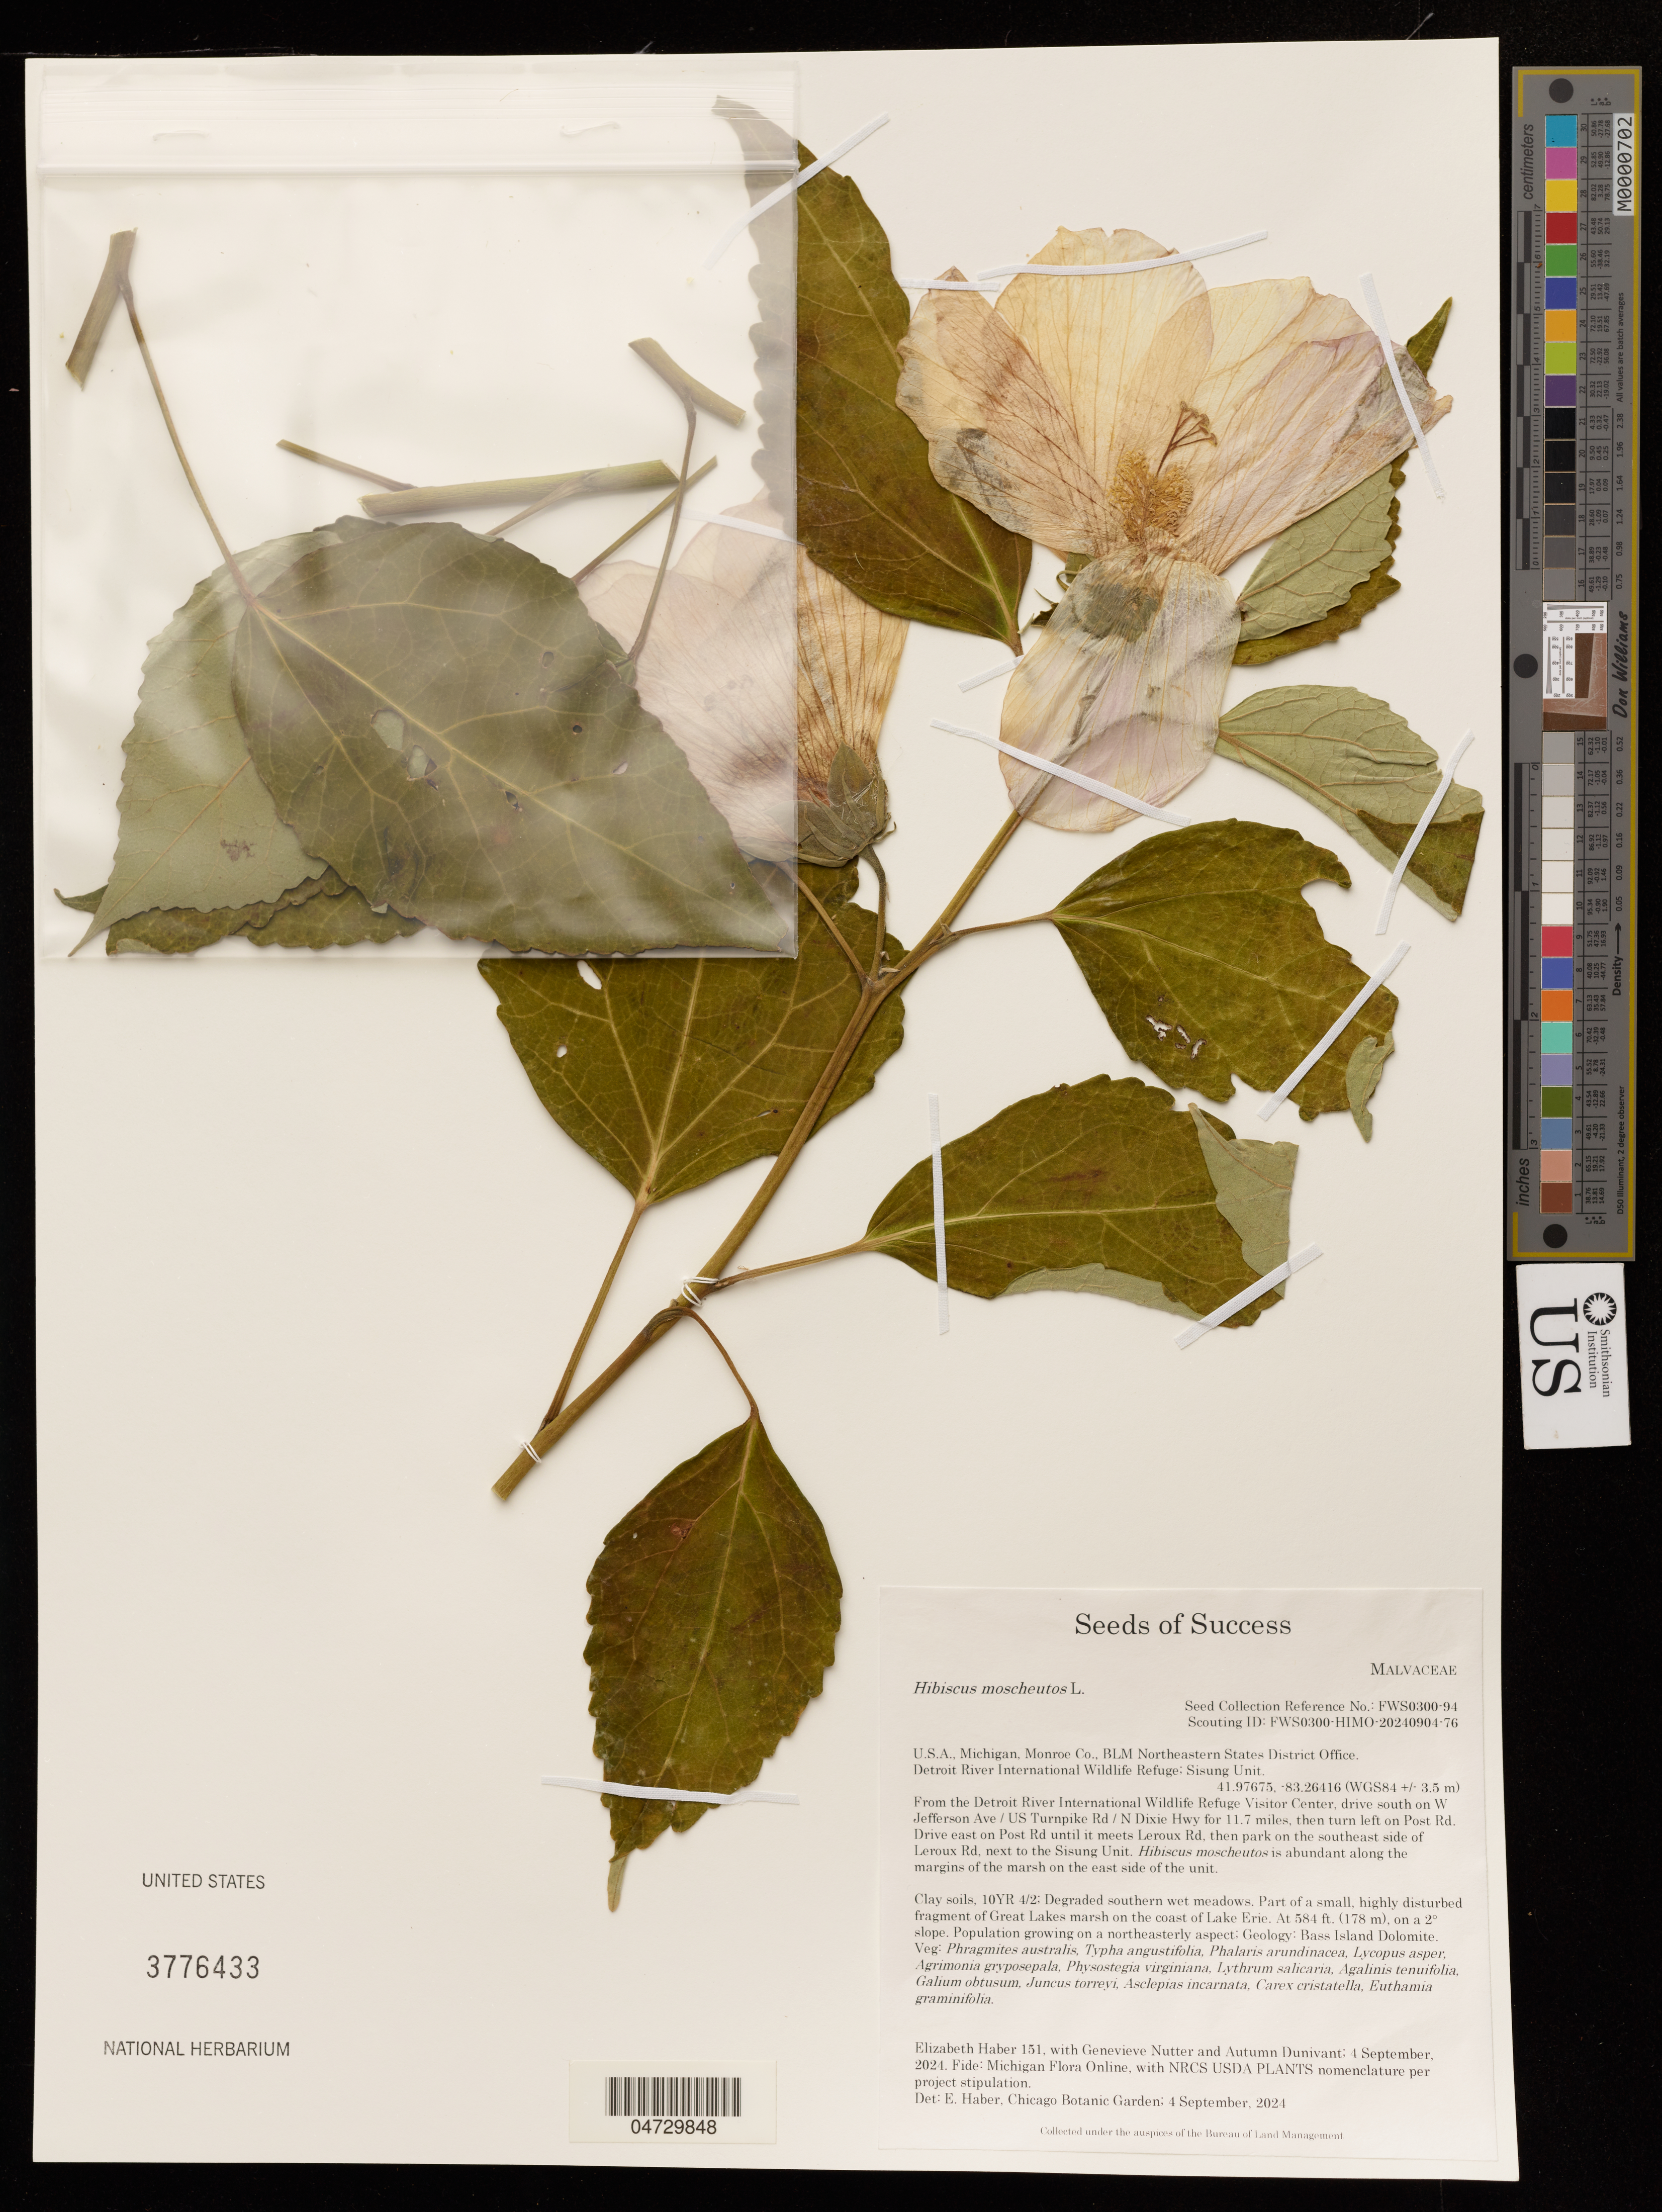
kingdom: Plantae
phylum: Tracheophyta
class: Magnoliopsida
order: Malvales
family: Malvaceae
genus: Hibiscus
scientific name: Hibiscus moscheutos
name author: L.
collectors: E. Haber, G. Nutter & A. Dunivant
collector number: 151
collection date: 2024-09-04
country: United States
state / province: Michigan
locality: Monroe Co., BLM Northeastern States District Office. Detroit River International Wildlife Refuge: Sisung Unit. From the Detroit River International Wildlife Refuge Visitor Center, drive south on W Jefferson Ave / US Turnpike Rd / N Dixie Hwy for 11.7 miles, then turn left on Post Rd. Drive east on Post Rd until it meets Leroux Rd, then park on the southeast side of Leroux Rd, next to the Sisung Unit. Hibiscus moscheutos is abundant along the margins of the marsh on the east side of the unit.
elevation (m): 178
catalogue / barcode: US 3776433